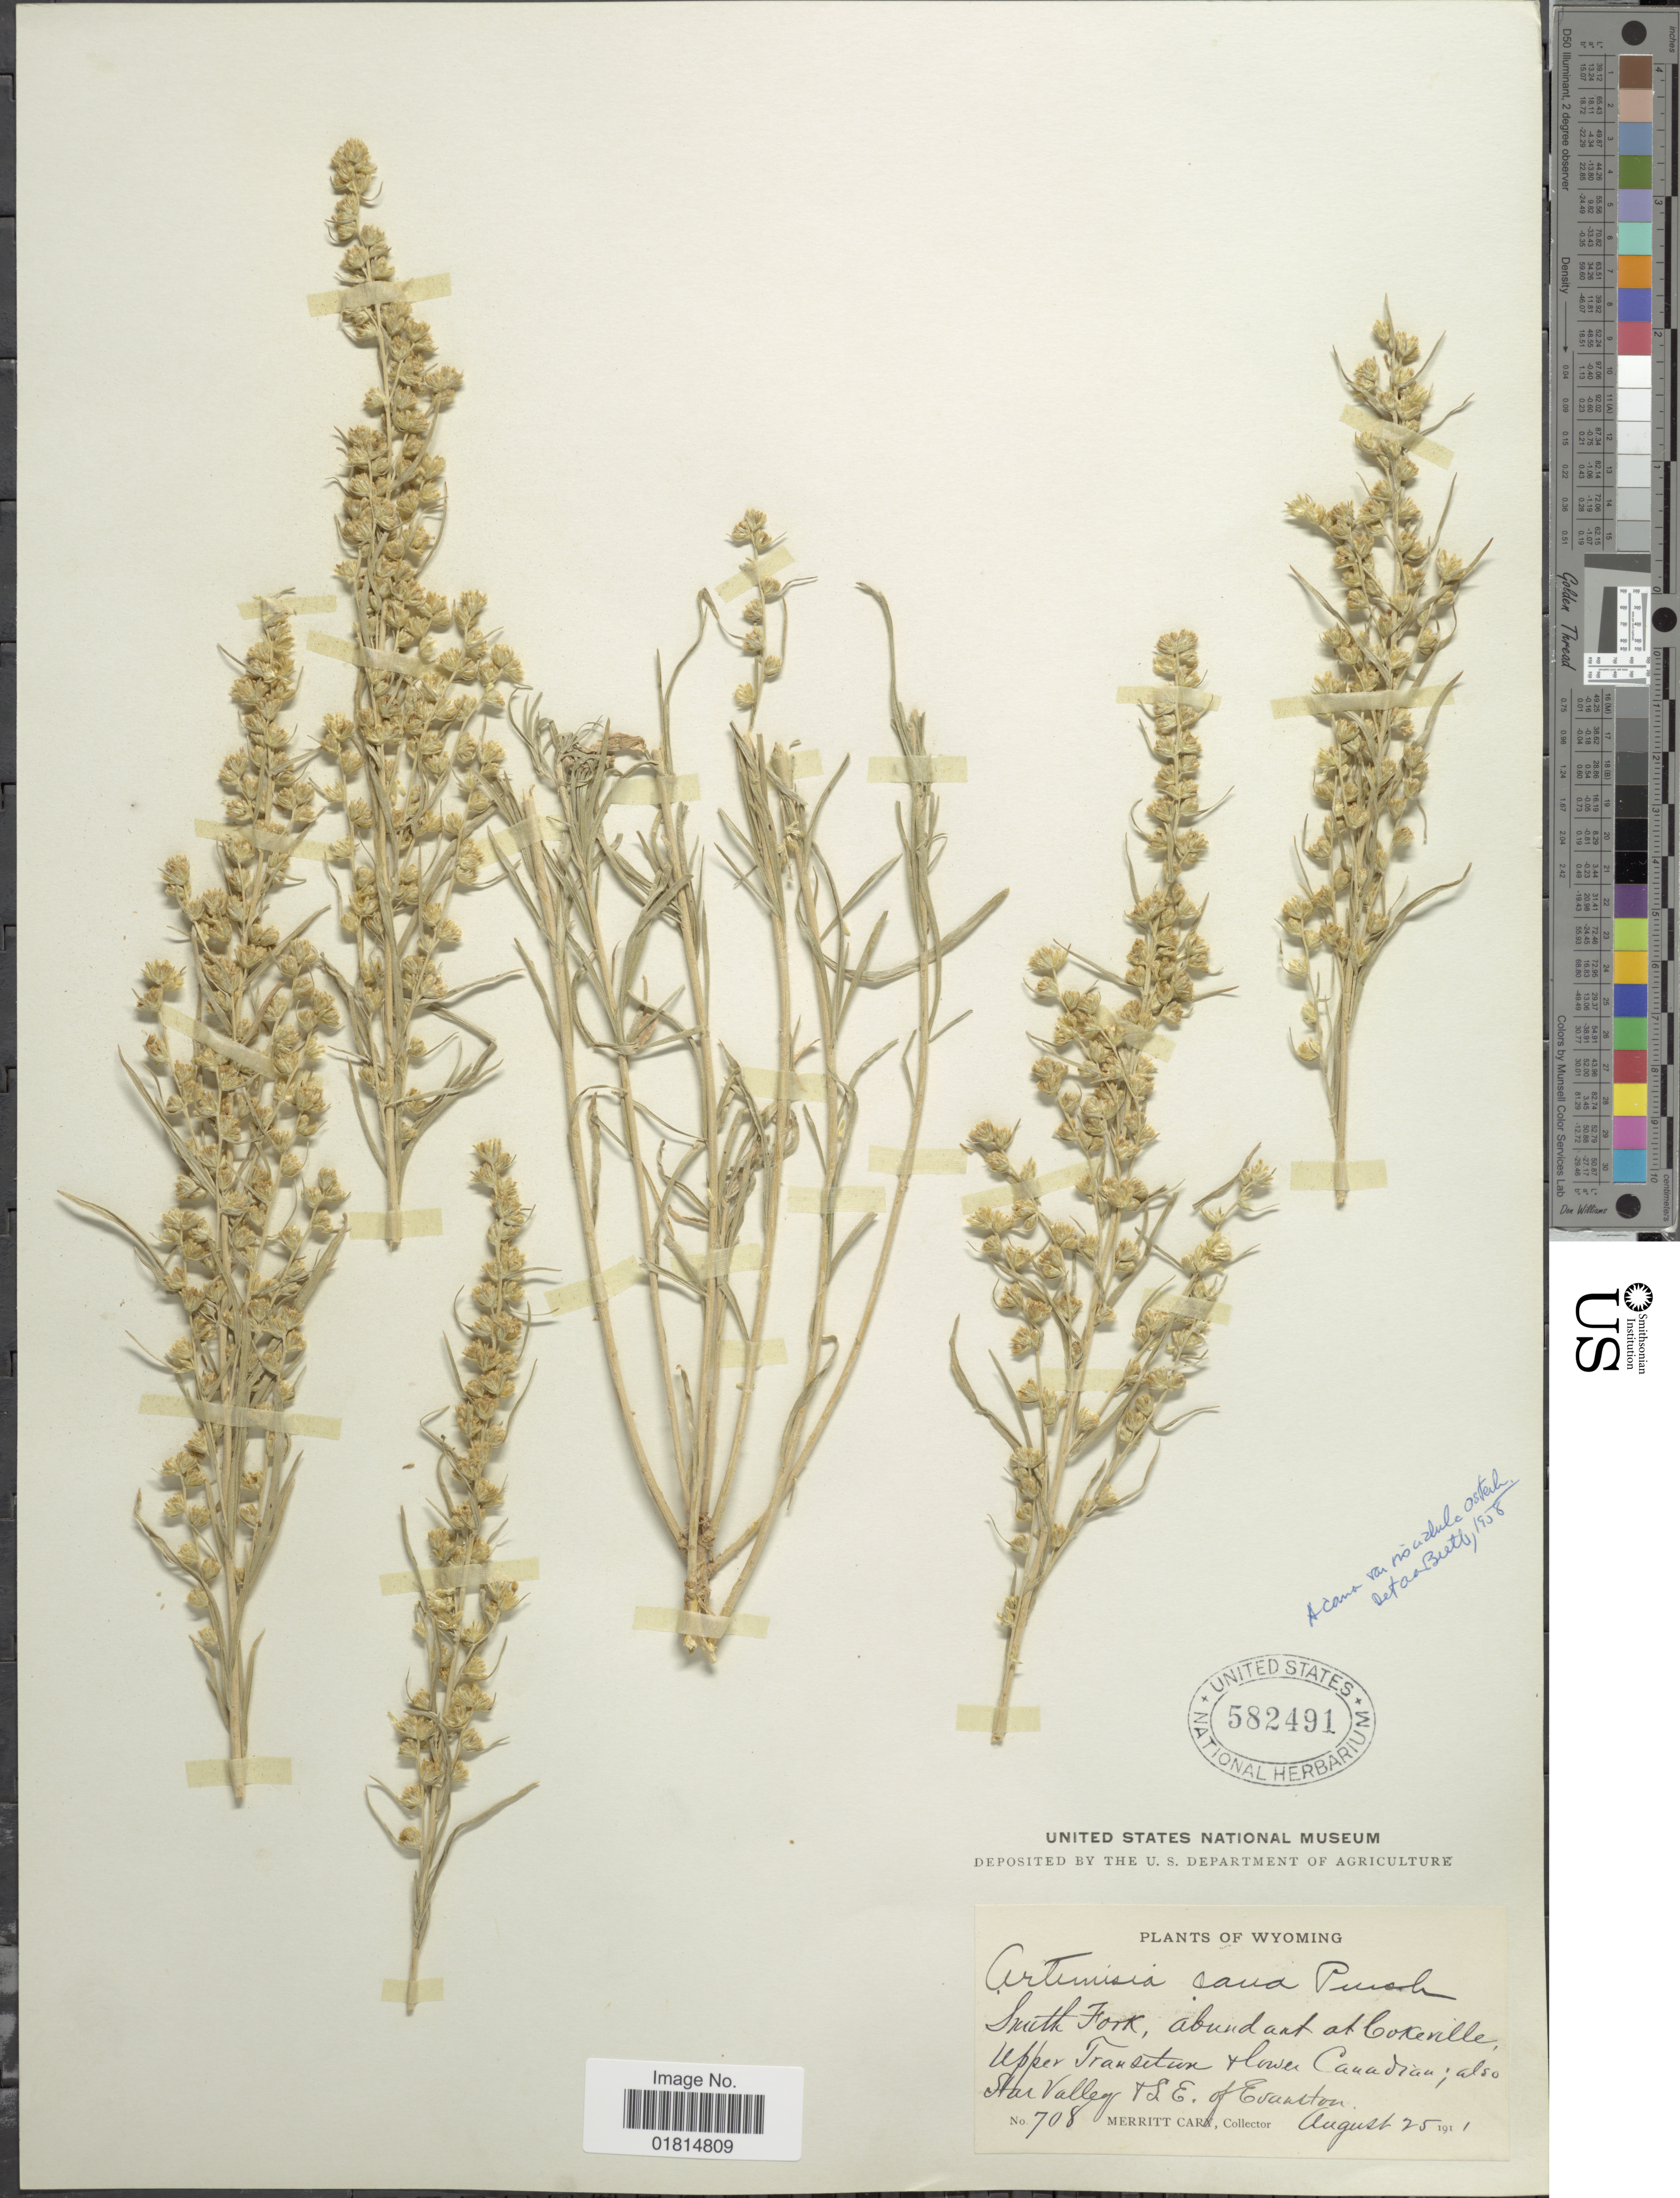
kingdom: Plantae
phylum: Tracheophyta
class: Magnoliopsida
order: Asterales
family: Asteraceae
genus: Artemisia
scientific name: Artemisia cana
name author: Pursh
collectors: M. Cary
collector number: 708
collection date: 1911-08-25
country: United States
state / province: Wyoming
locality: Smith Fork, abundant at Cokeville. Upper Transition + lower Canadian; also Star Valley & S.E. of Evanston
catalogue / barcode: US 582491